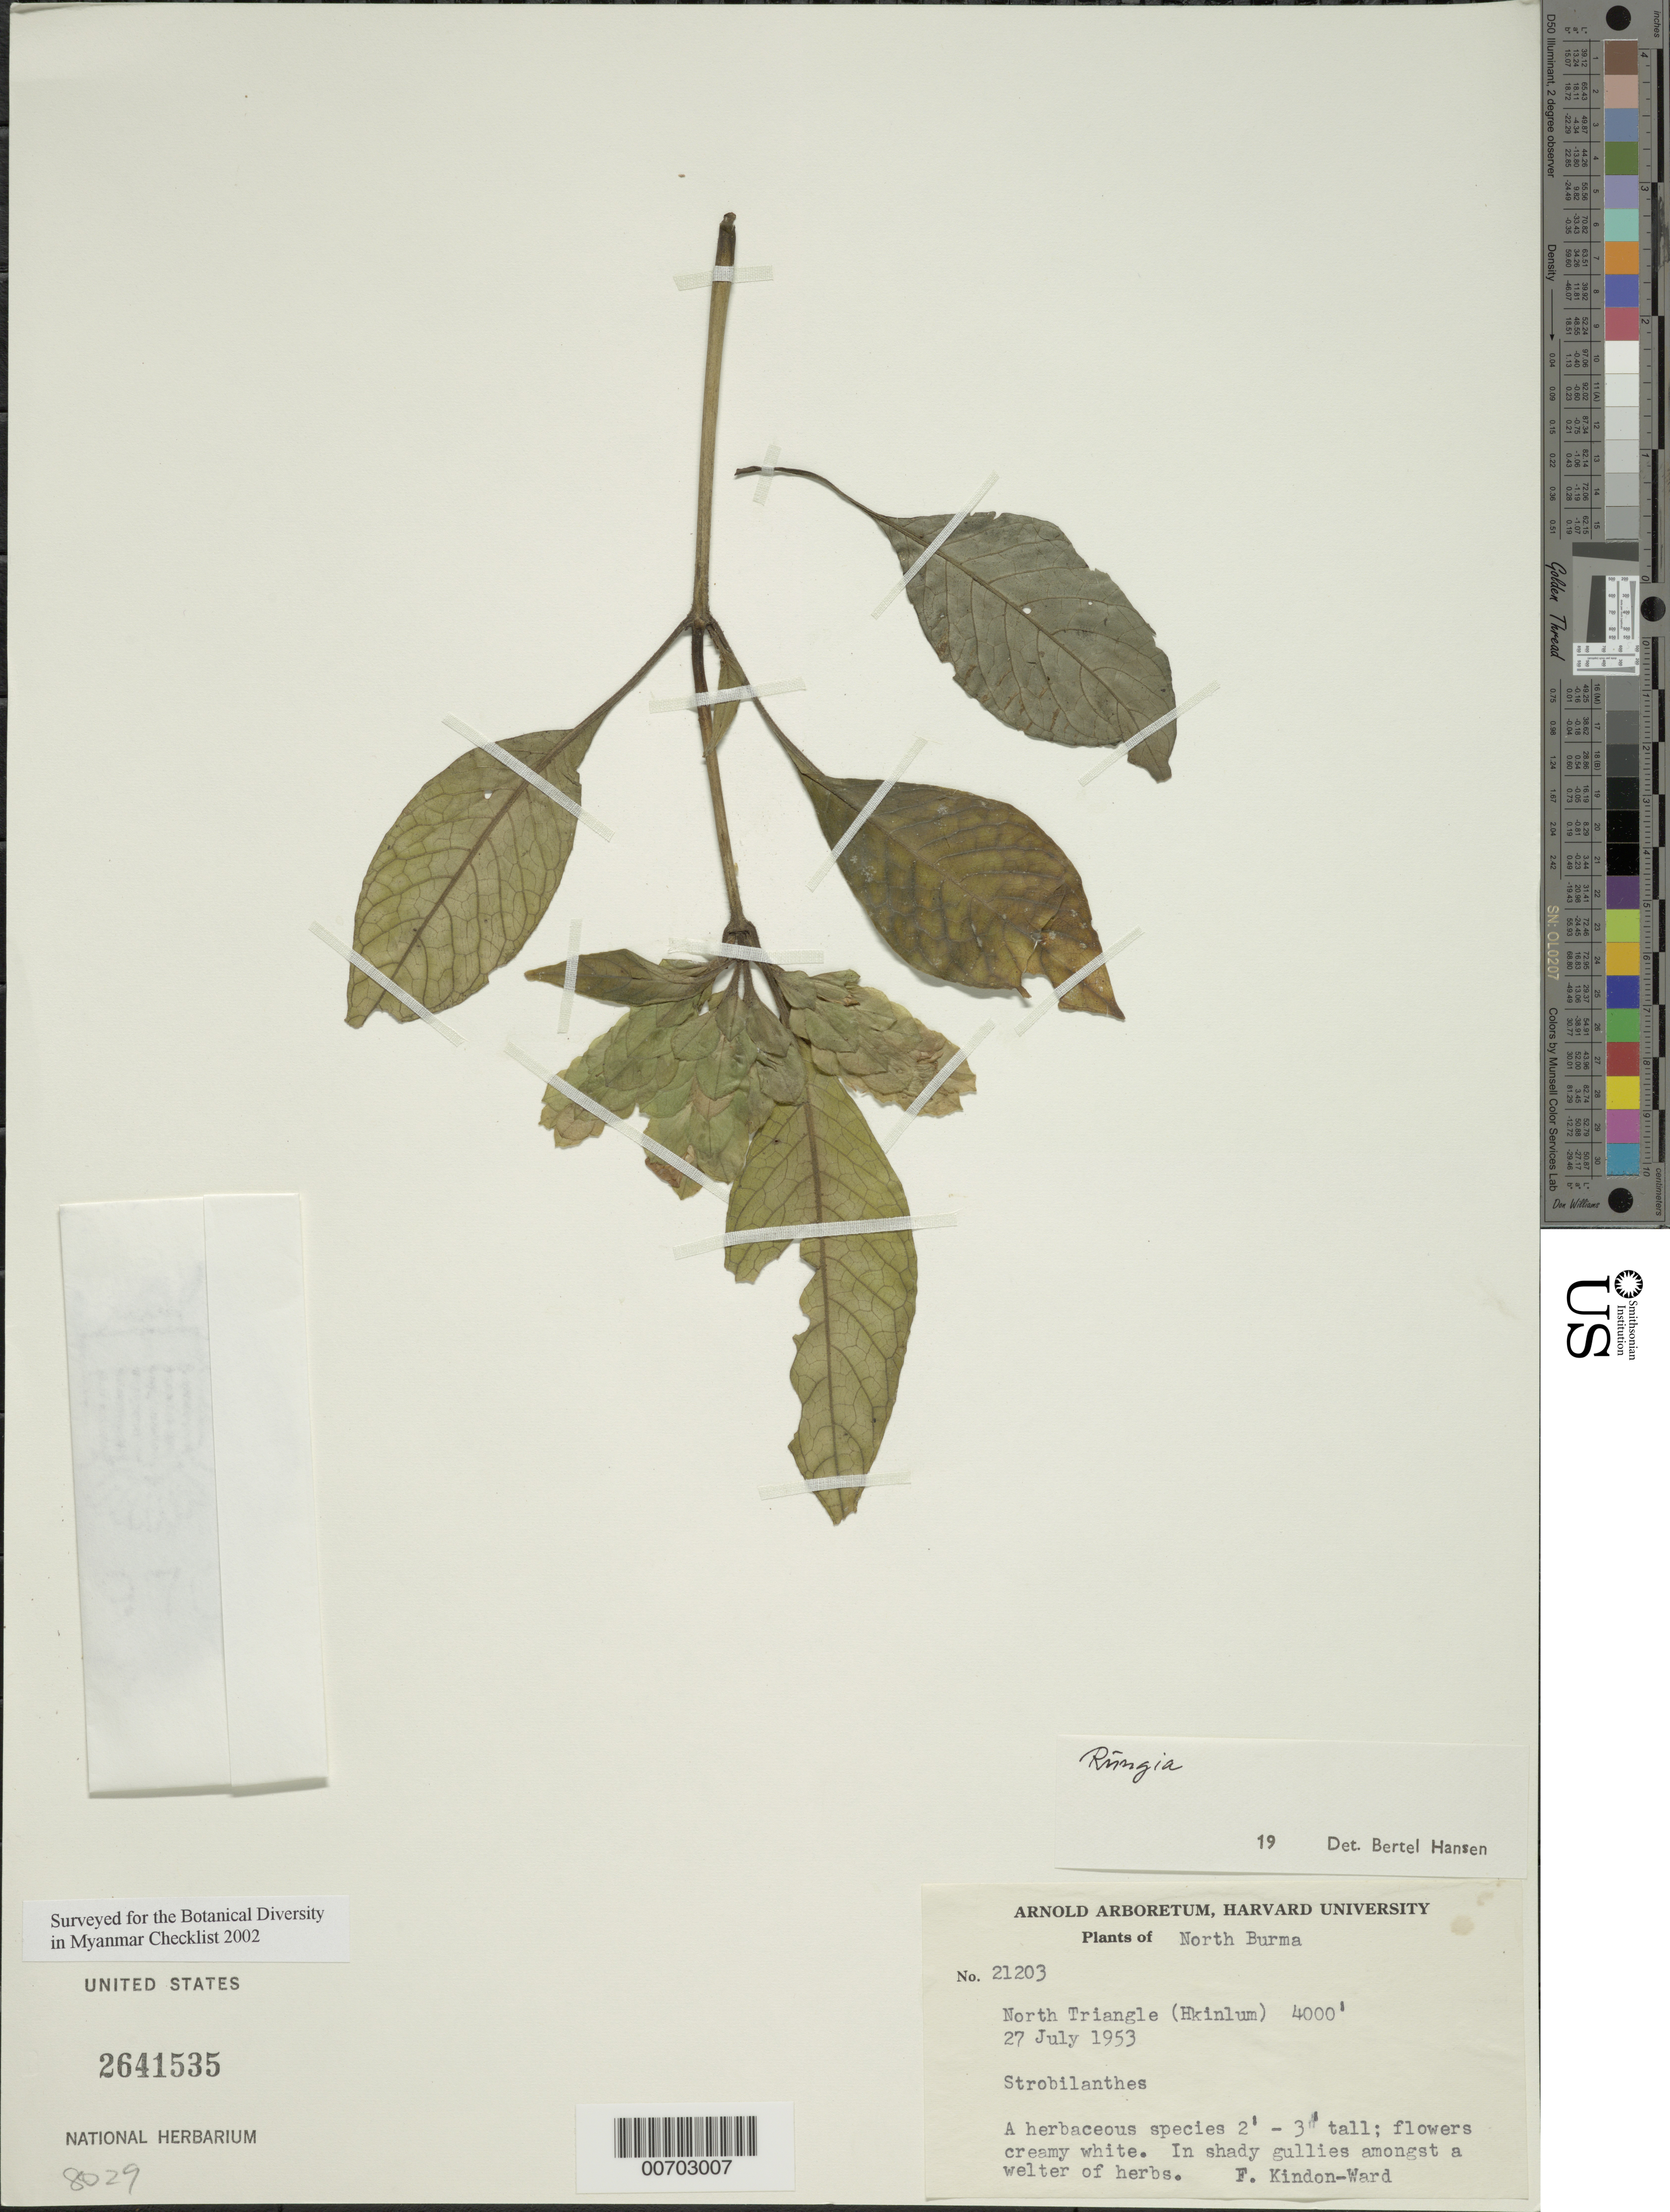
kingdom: Plantae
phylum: Tracheophyta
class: Magnoliopsida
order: Lamiales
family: Acanthaceae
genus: Rungia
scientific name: Rungia sp.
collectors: F. Kingdon Ward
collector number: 21203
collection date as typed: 27 Jul 1953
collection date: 1953-07-27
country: Myanmar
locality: Hkinlum, North Triangle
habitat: Shady gullies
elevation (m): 1219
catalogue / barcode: US 2641535